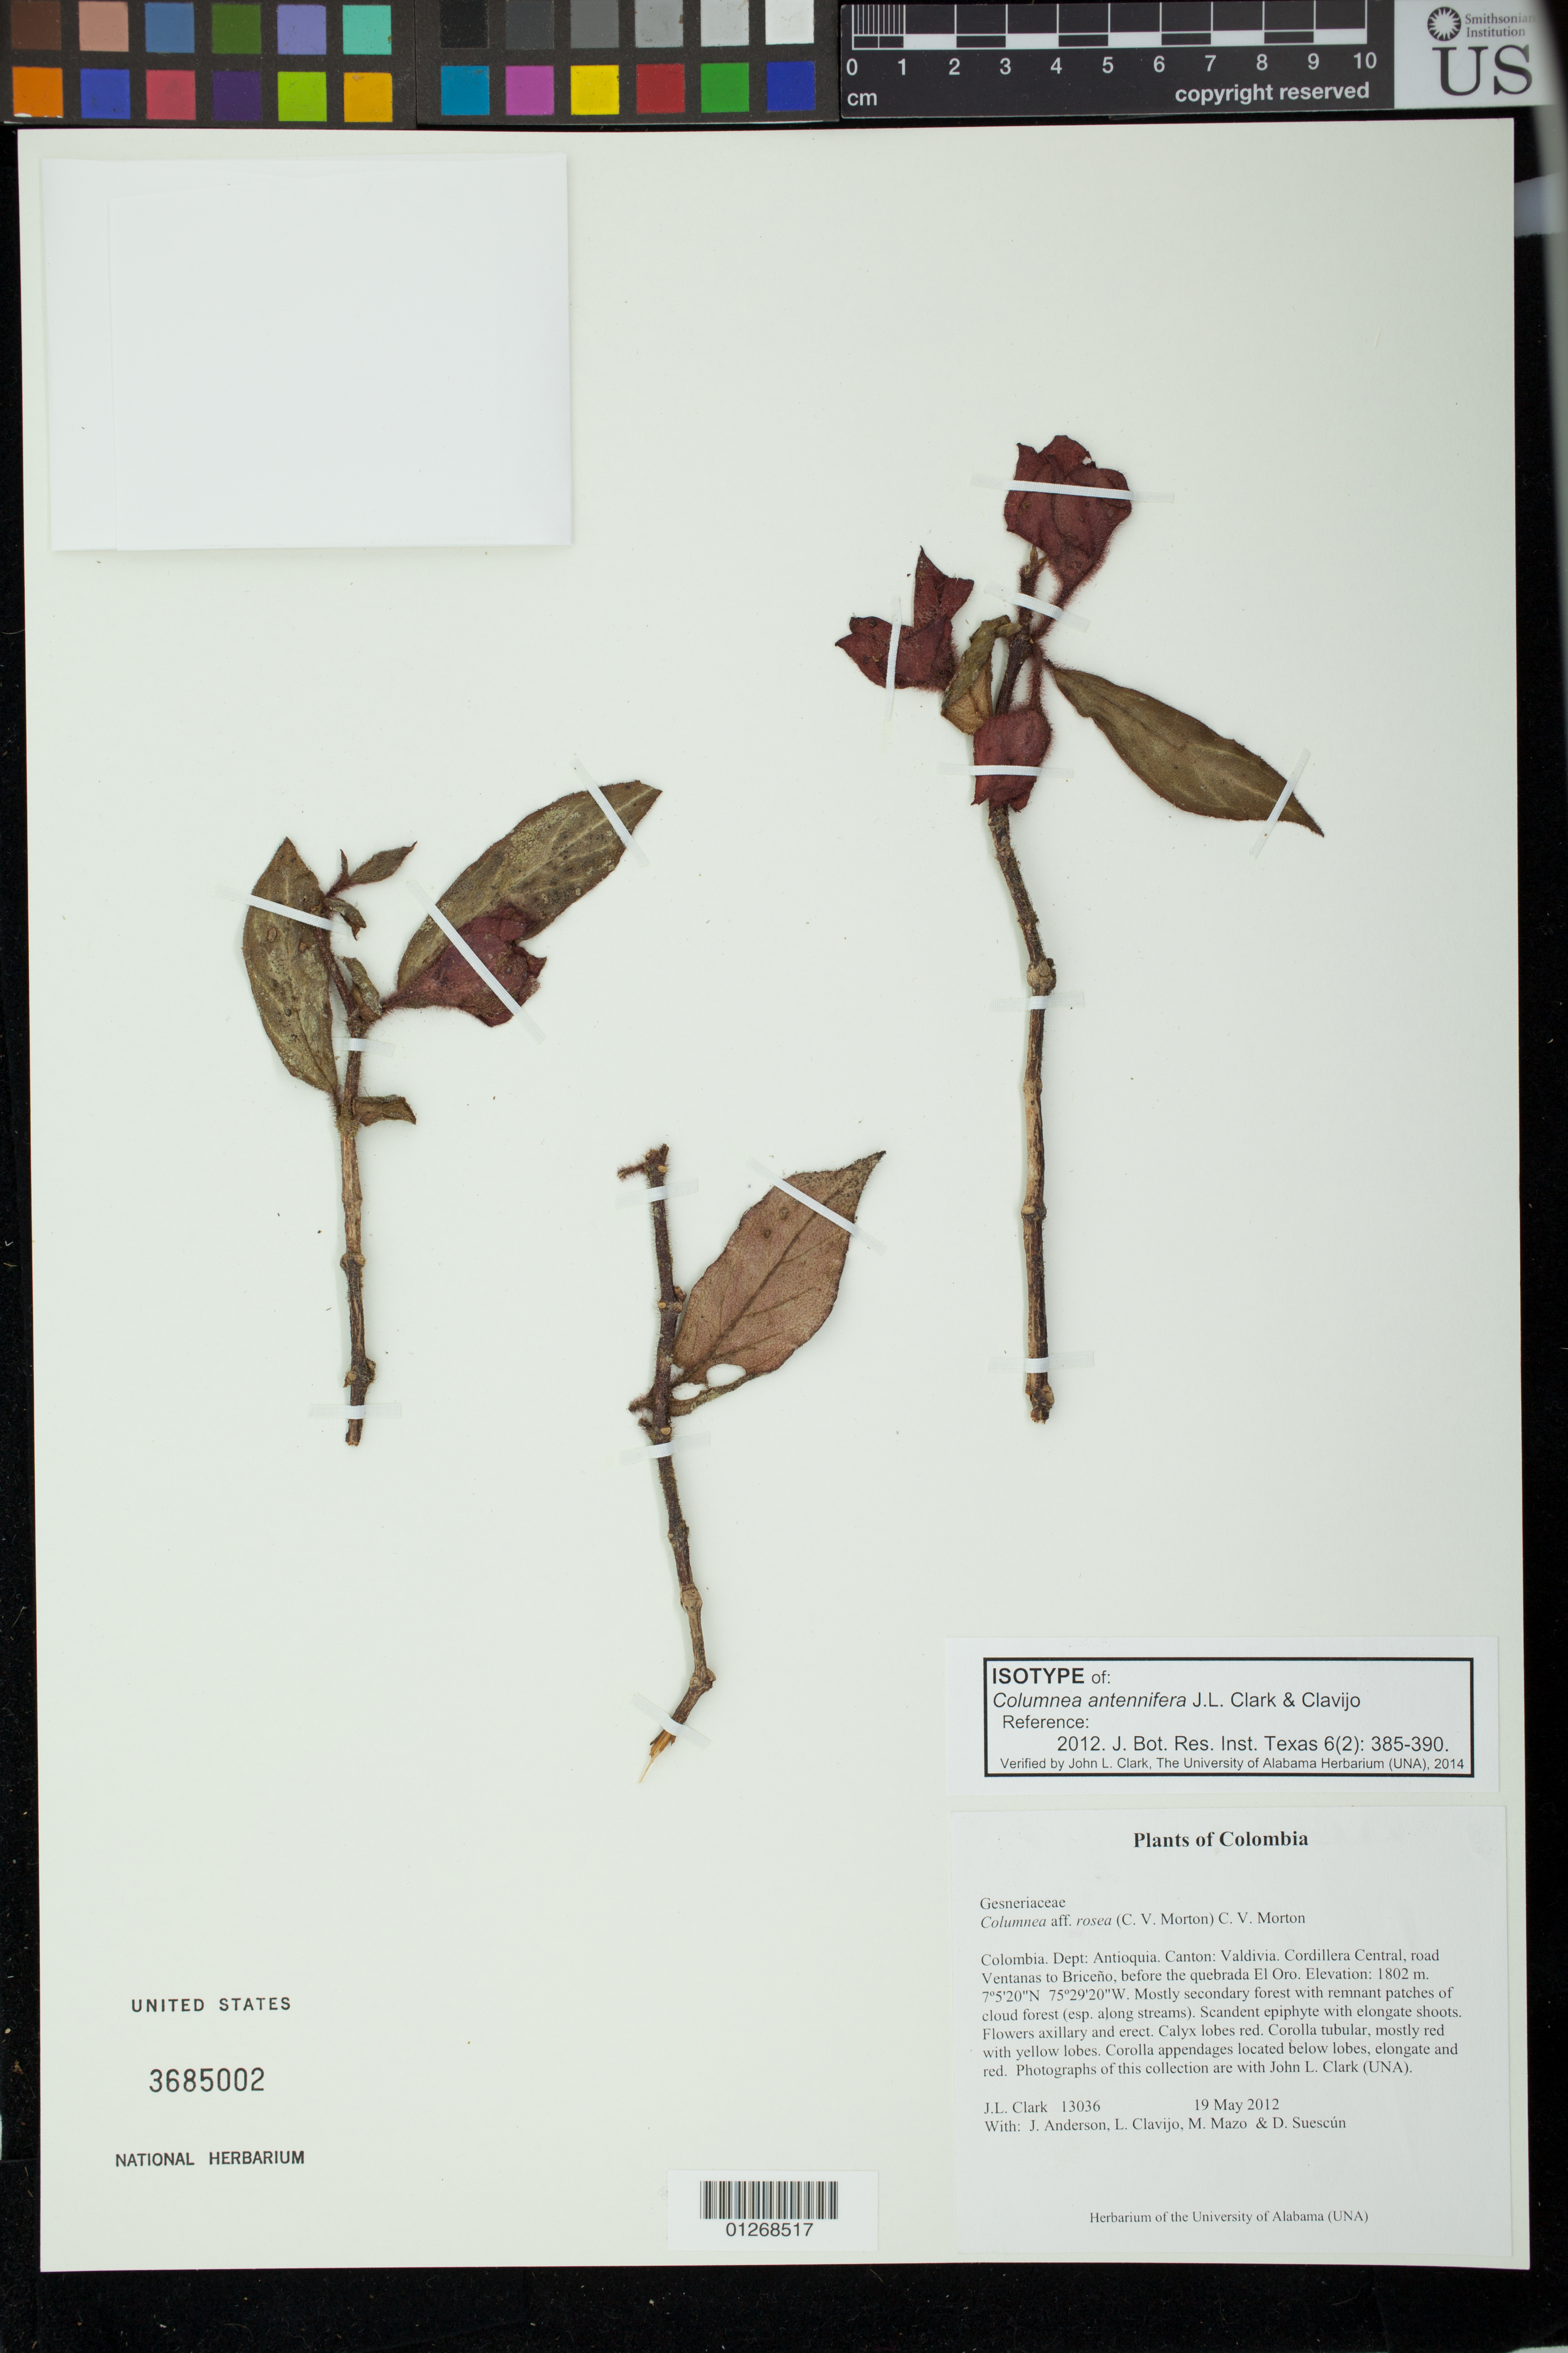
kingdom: Plantae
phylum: Tracheophyta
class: Magnoliopsida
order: Lamiales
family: Gesneriaceae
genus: Columnea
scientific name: Columnea antennifera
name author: J.L. Clark & Clavijo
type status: Isotype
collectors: J. L. Clark, J. Anderson, L. Clavijo, M. Mazo & D. Suescún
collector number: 13036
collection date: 2012-05-19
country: Colombia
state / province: Antioquiá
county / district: Valdivia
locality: Dept.: Antioquia. Canton: Valdivia. Cordillera Central, road Ventanas to Briceño, before the quebrada El Oro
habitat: Mostly secondary forest with remnant patches of cloud forest (esp. along streams)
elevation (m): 1802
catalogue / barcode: US 3685002